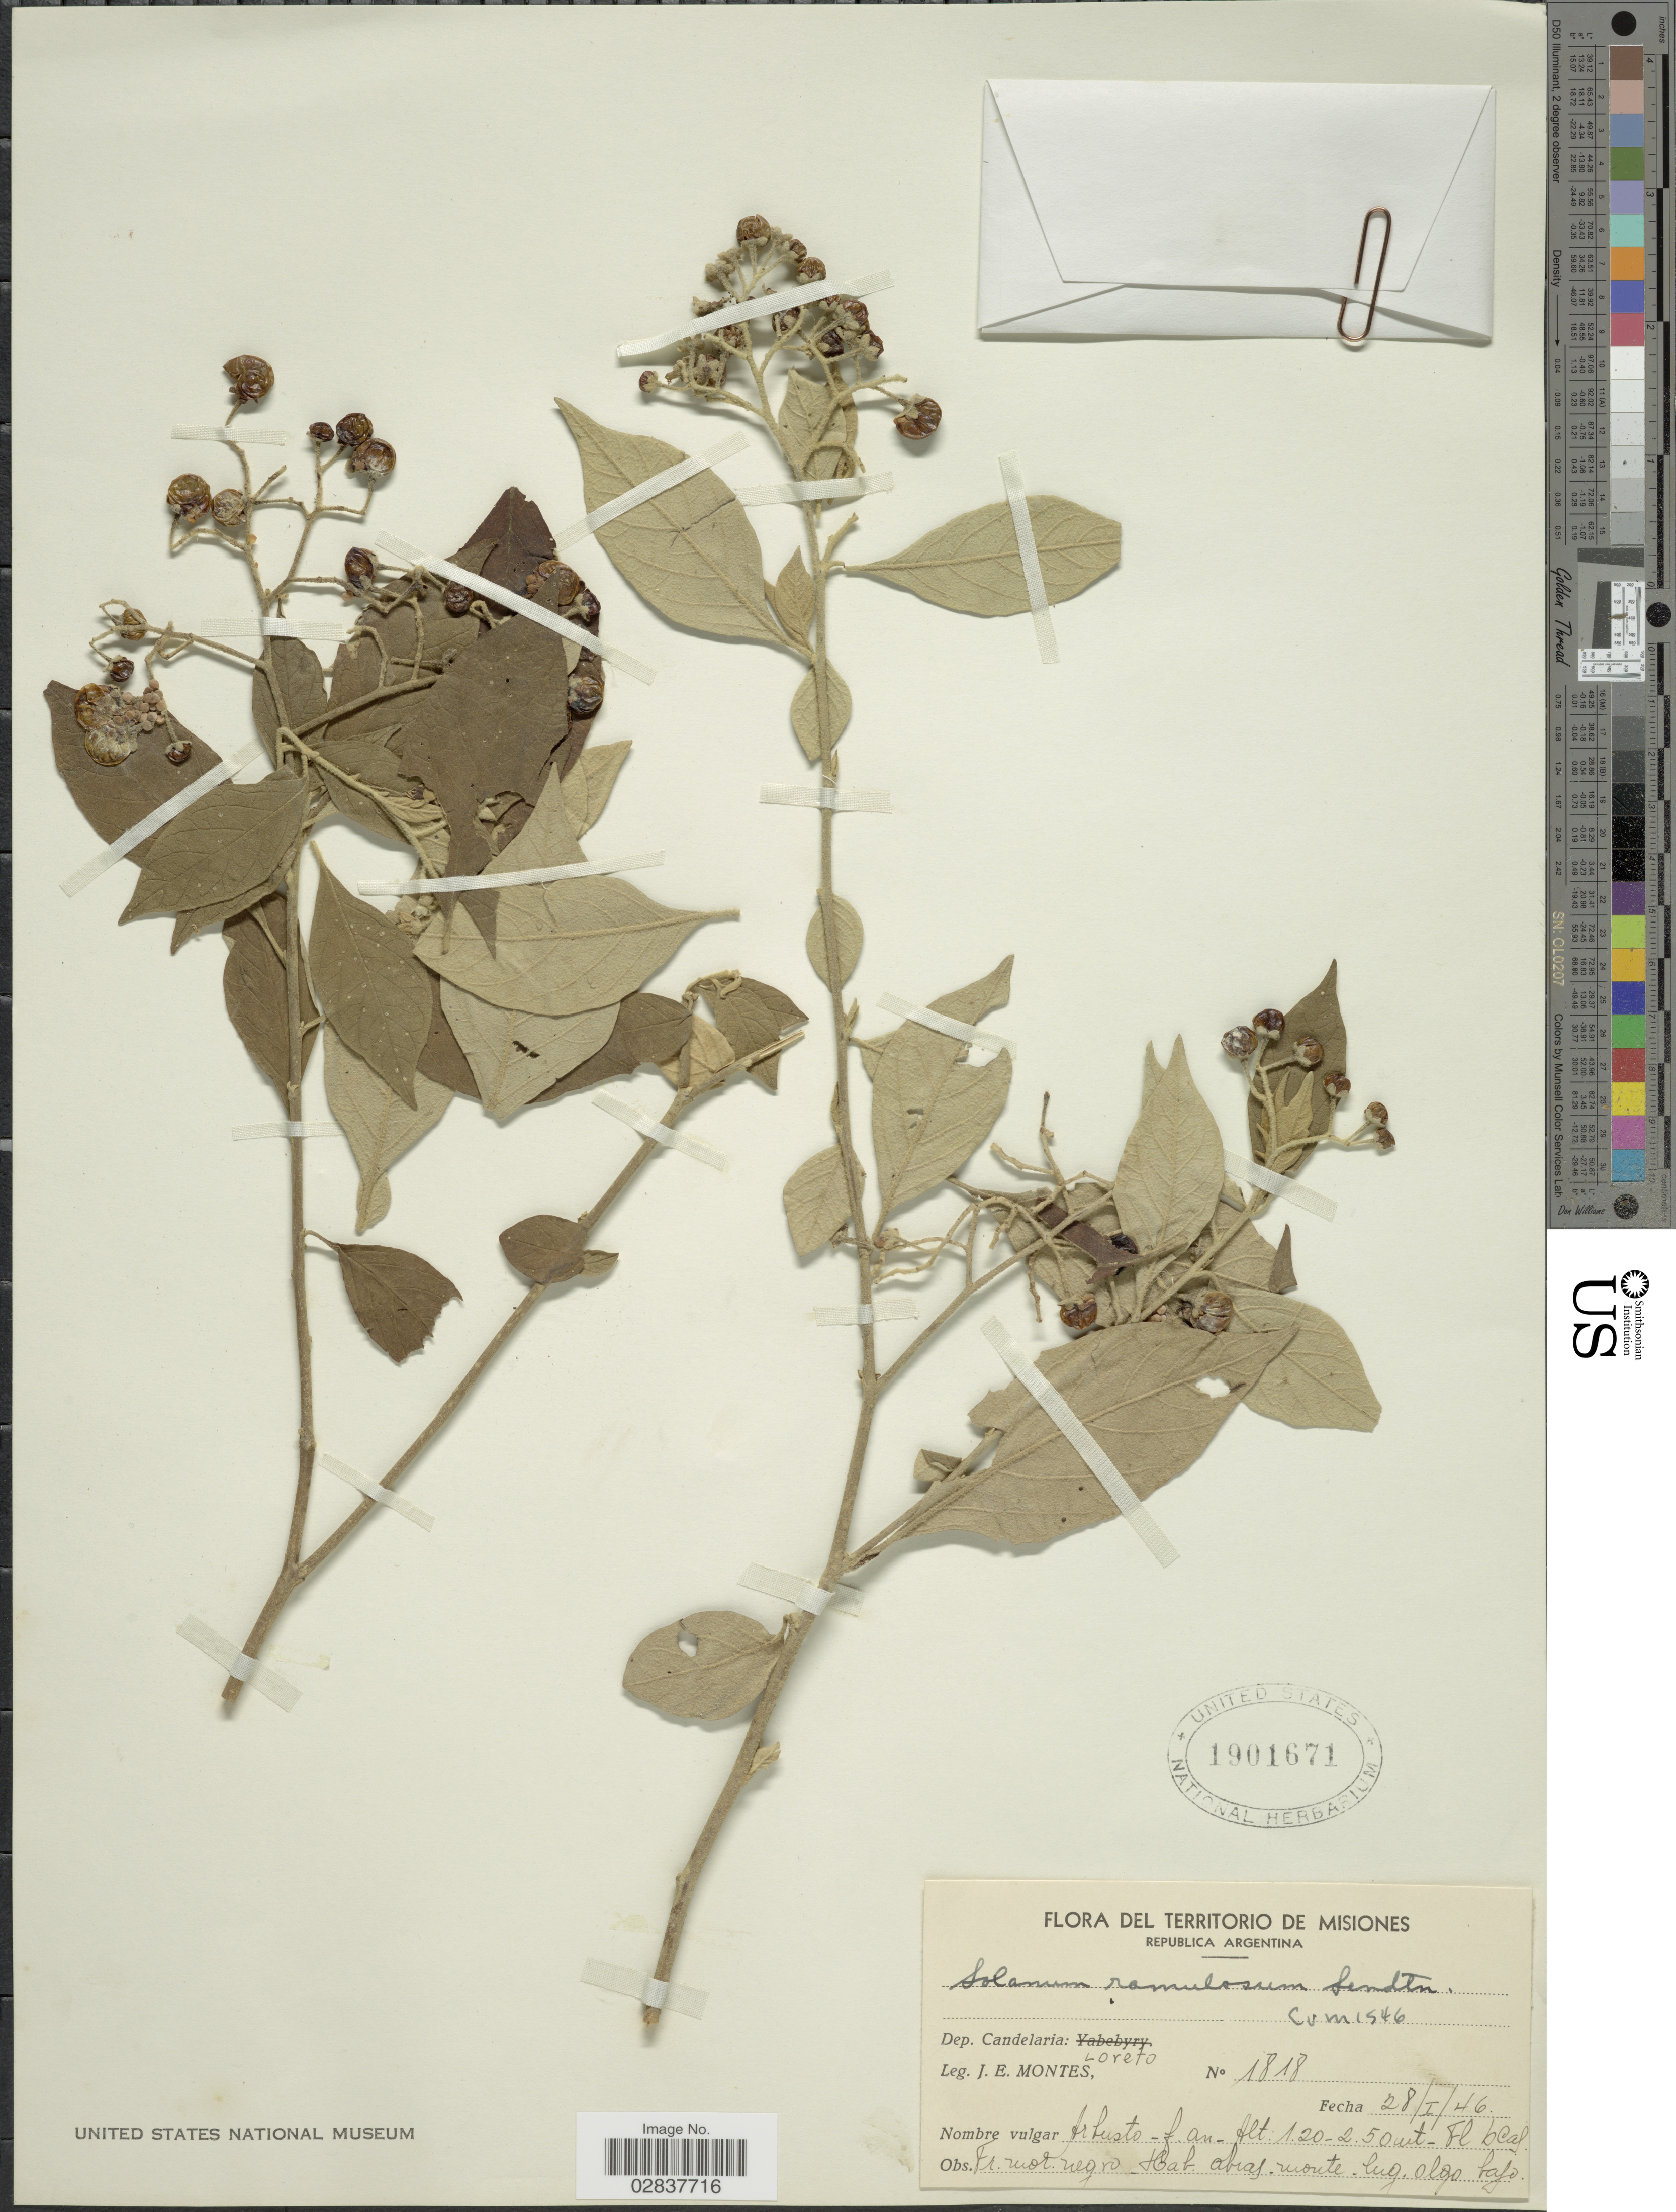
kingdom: Plantae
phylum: Tracheophyta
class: Magnoliopsida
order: Solanales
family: Solanaceae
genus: Solanum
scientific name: Solanum ramulosum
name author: Sendtn.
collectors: J. E. Montes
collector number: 1818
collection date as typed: Transcribed d/m/y: 28/1/46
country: Argentina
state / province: Misiones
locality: Dep. Candelaria: Loreto.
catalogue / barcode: US 1901671